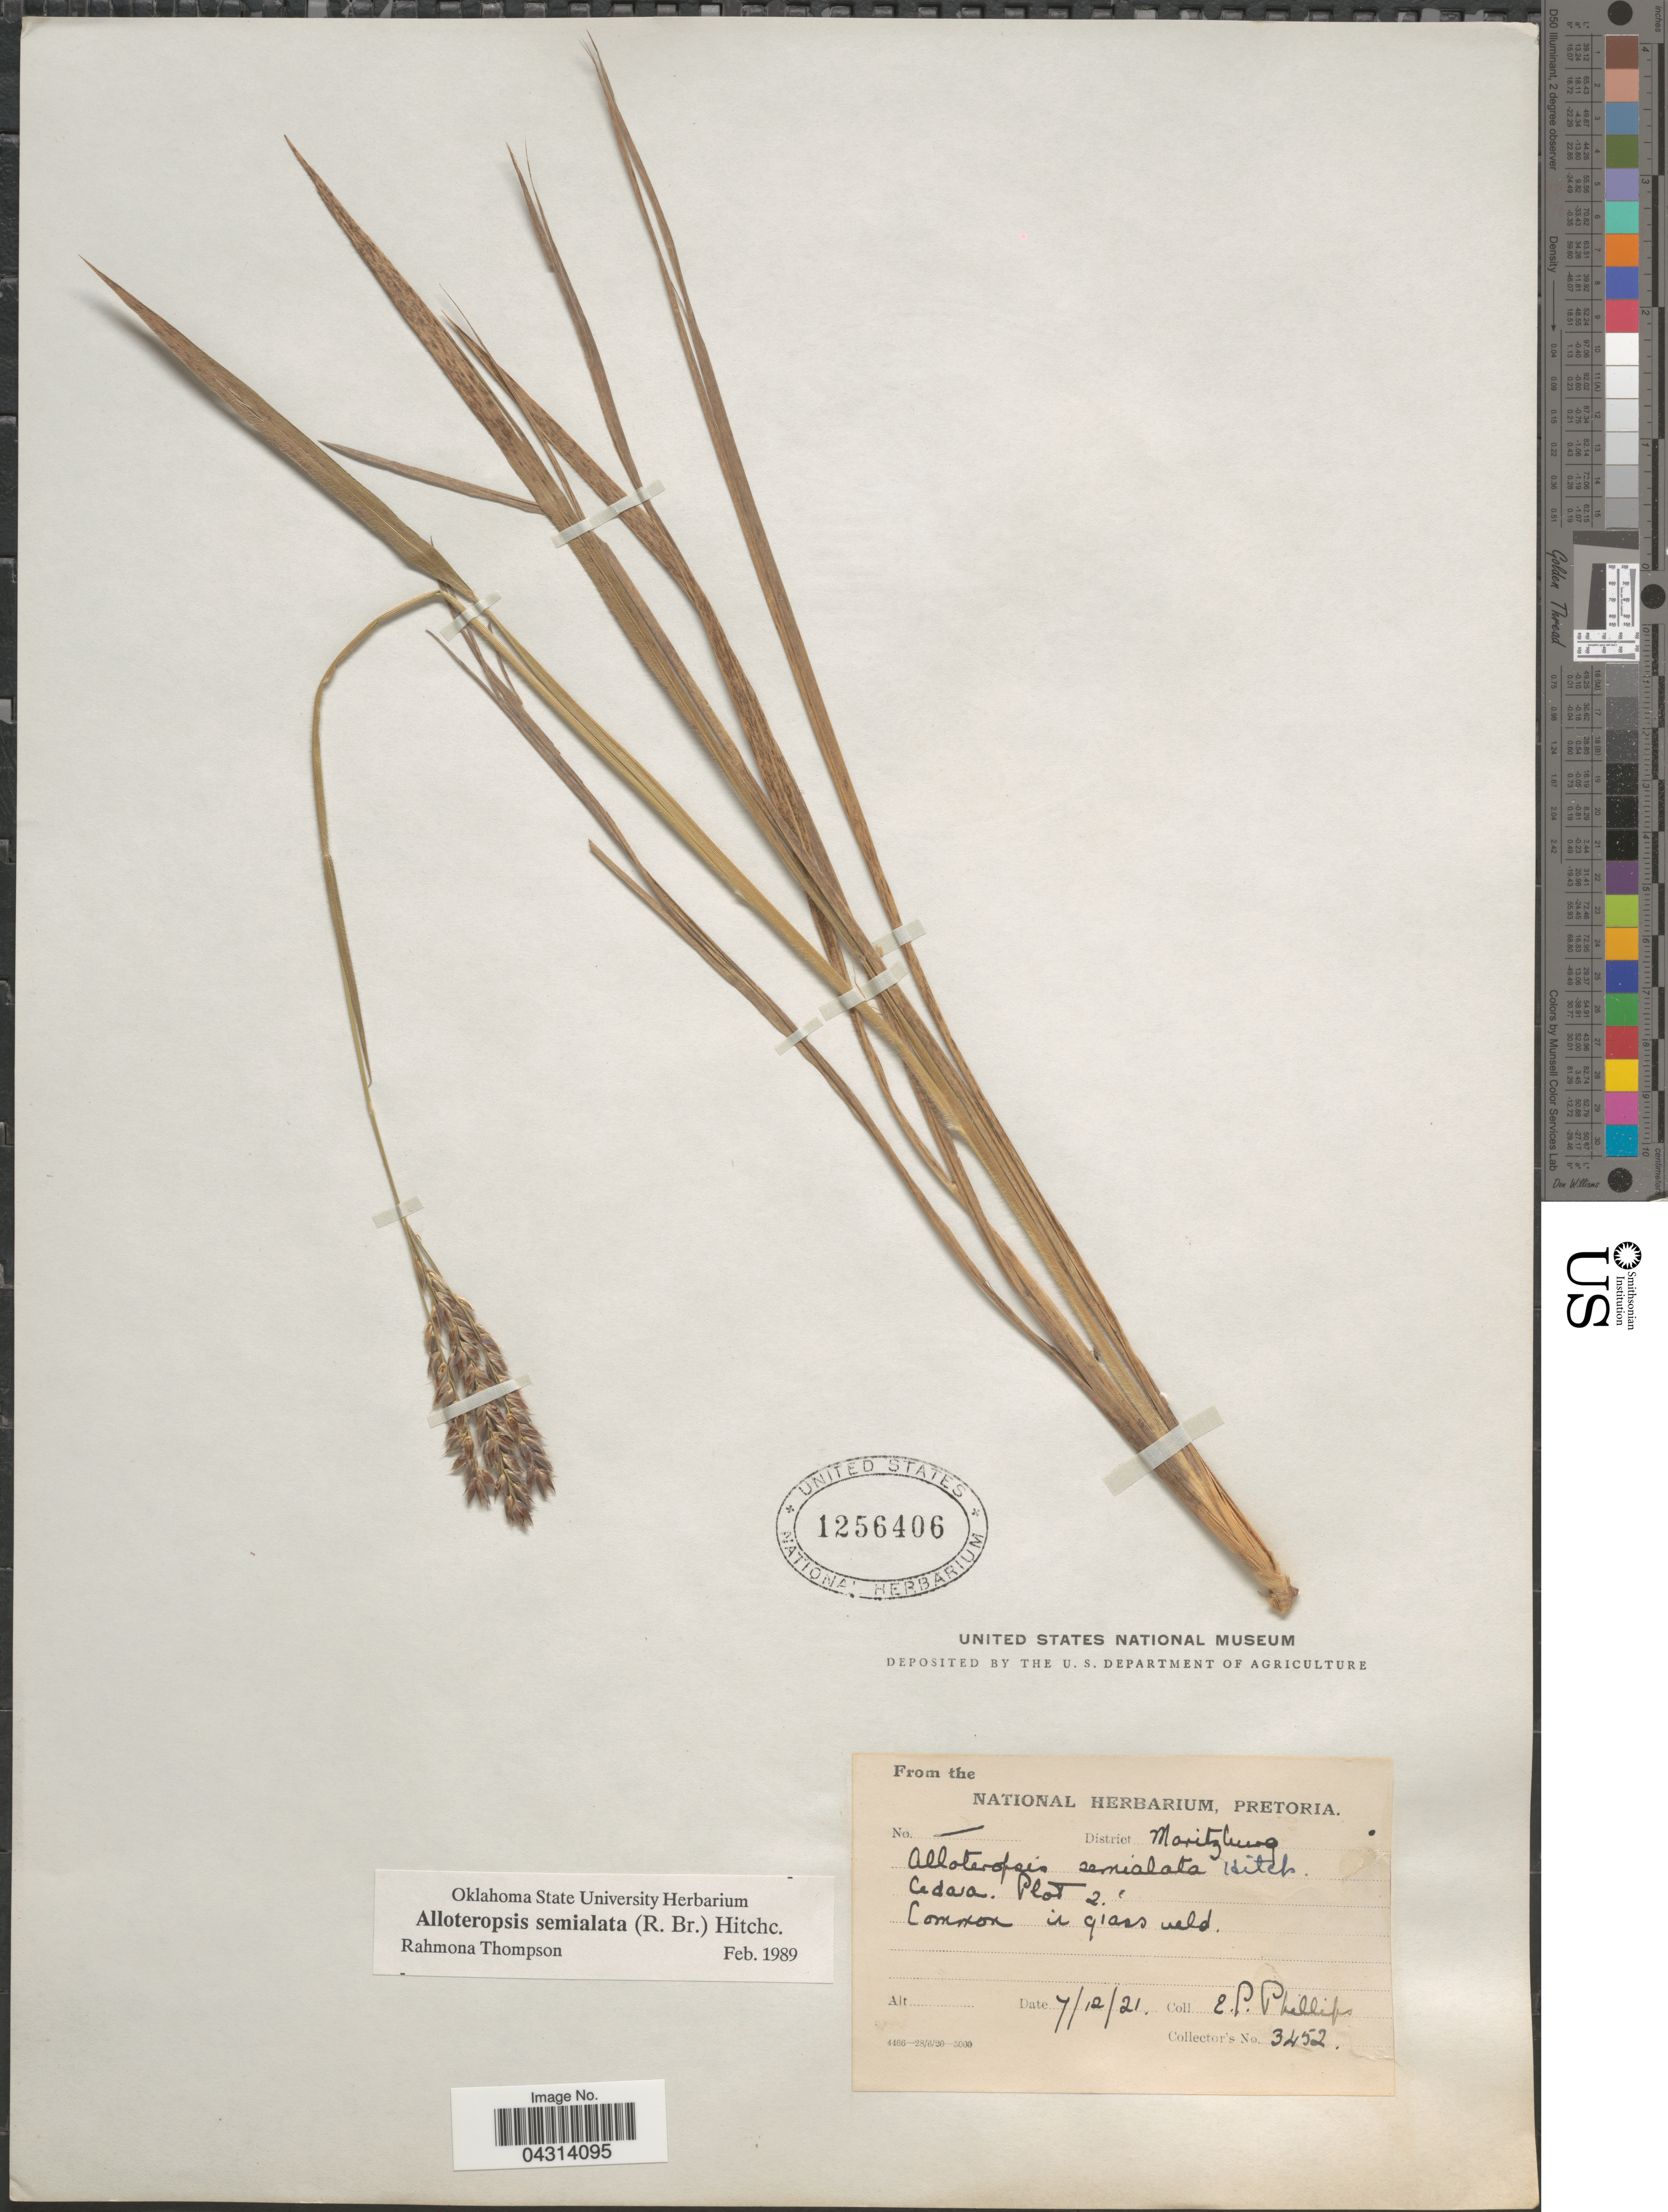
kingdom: Plantae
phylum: Tracheophyta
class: Liliopsida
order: Poales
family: Poaceae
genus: Alloteropsis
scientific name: Alloteropsis semialata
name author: (R. Br.) Hitchc.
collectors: E. Phillips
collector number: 3452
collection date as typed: Transcribed d/m/y: 7/12/21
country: South Africa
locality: District Moritzburg. Cedara Plot 2.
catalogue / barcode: US 1256406